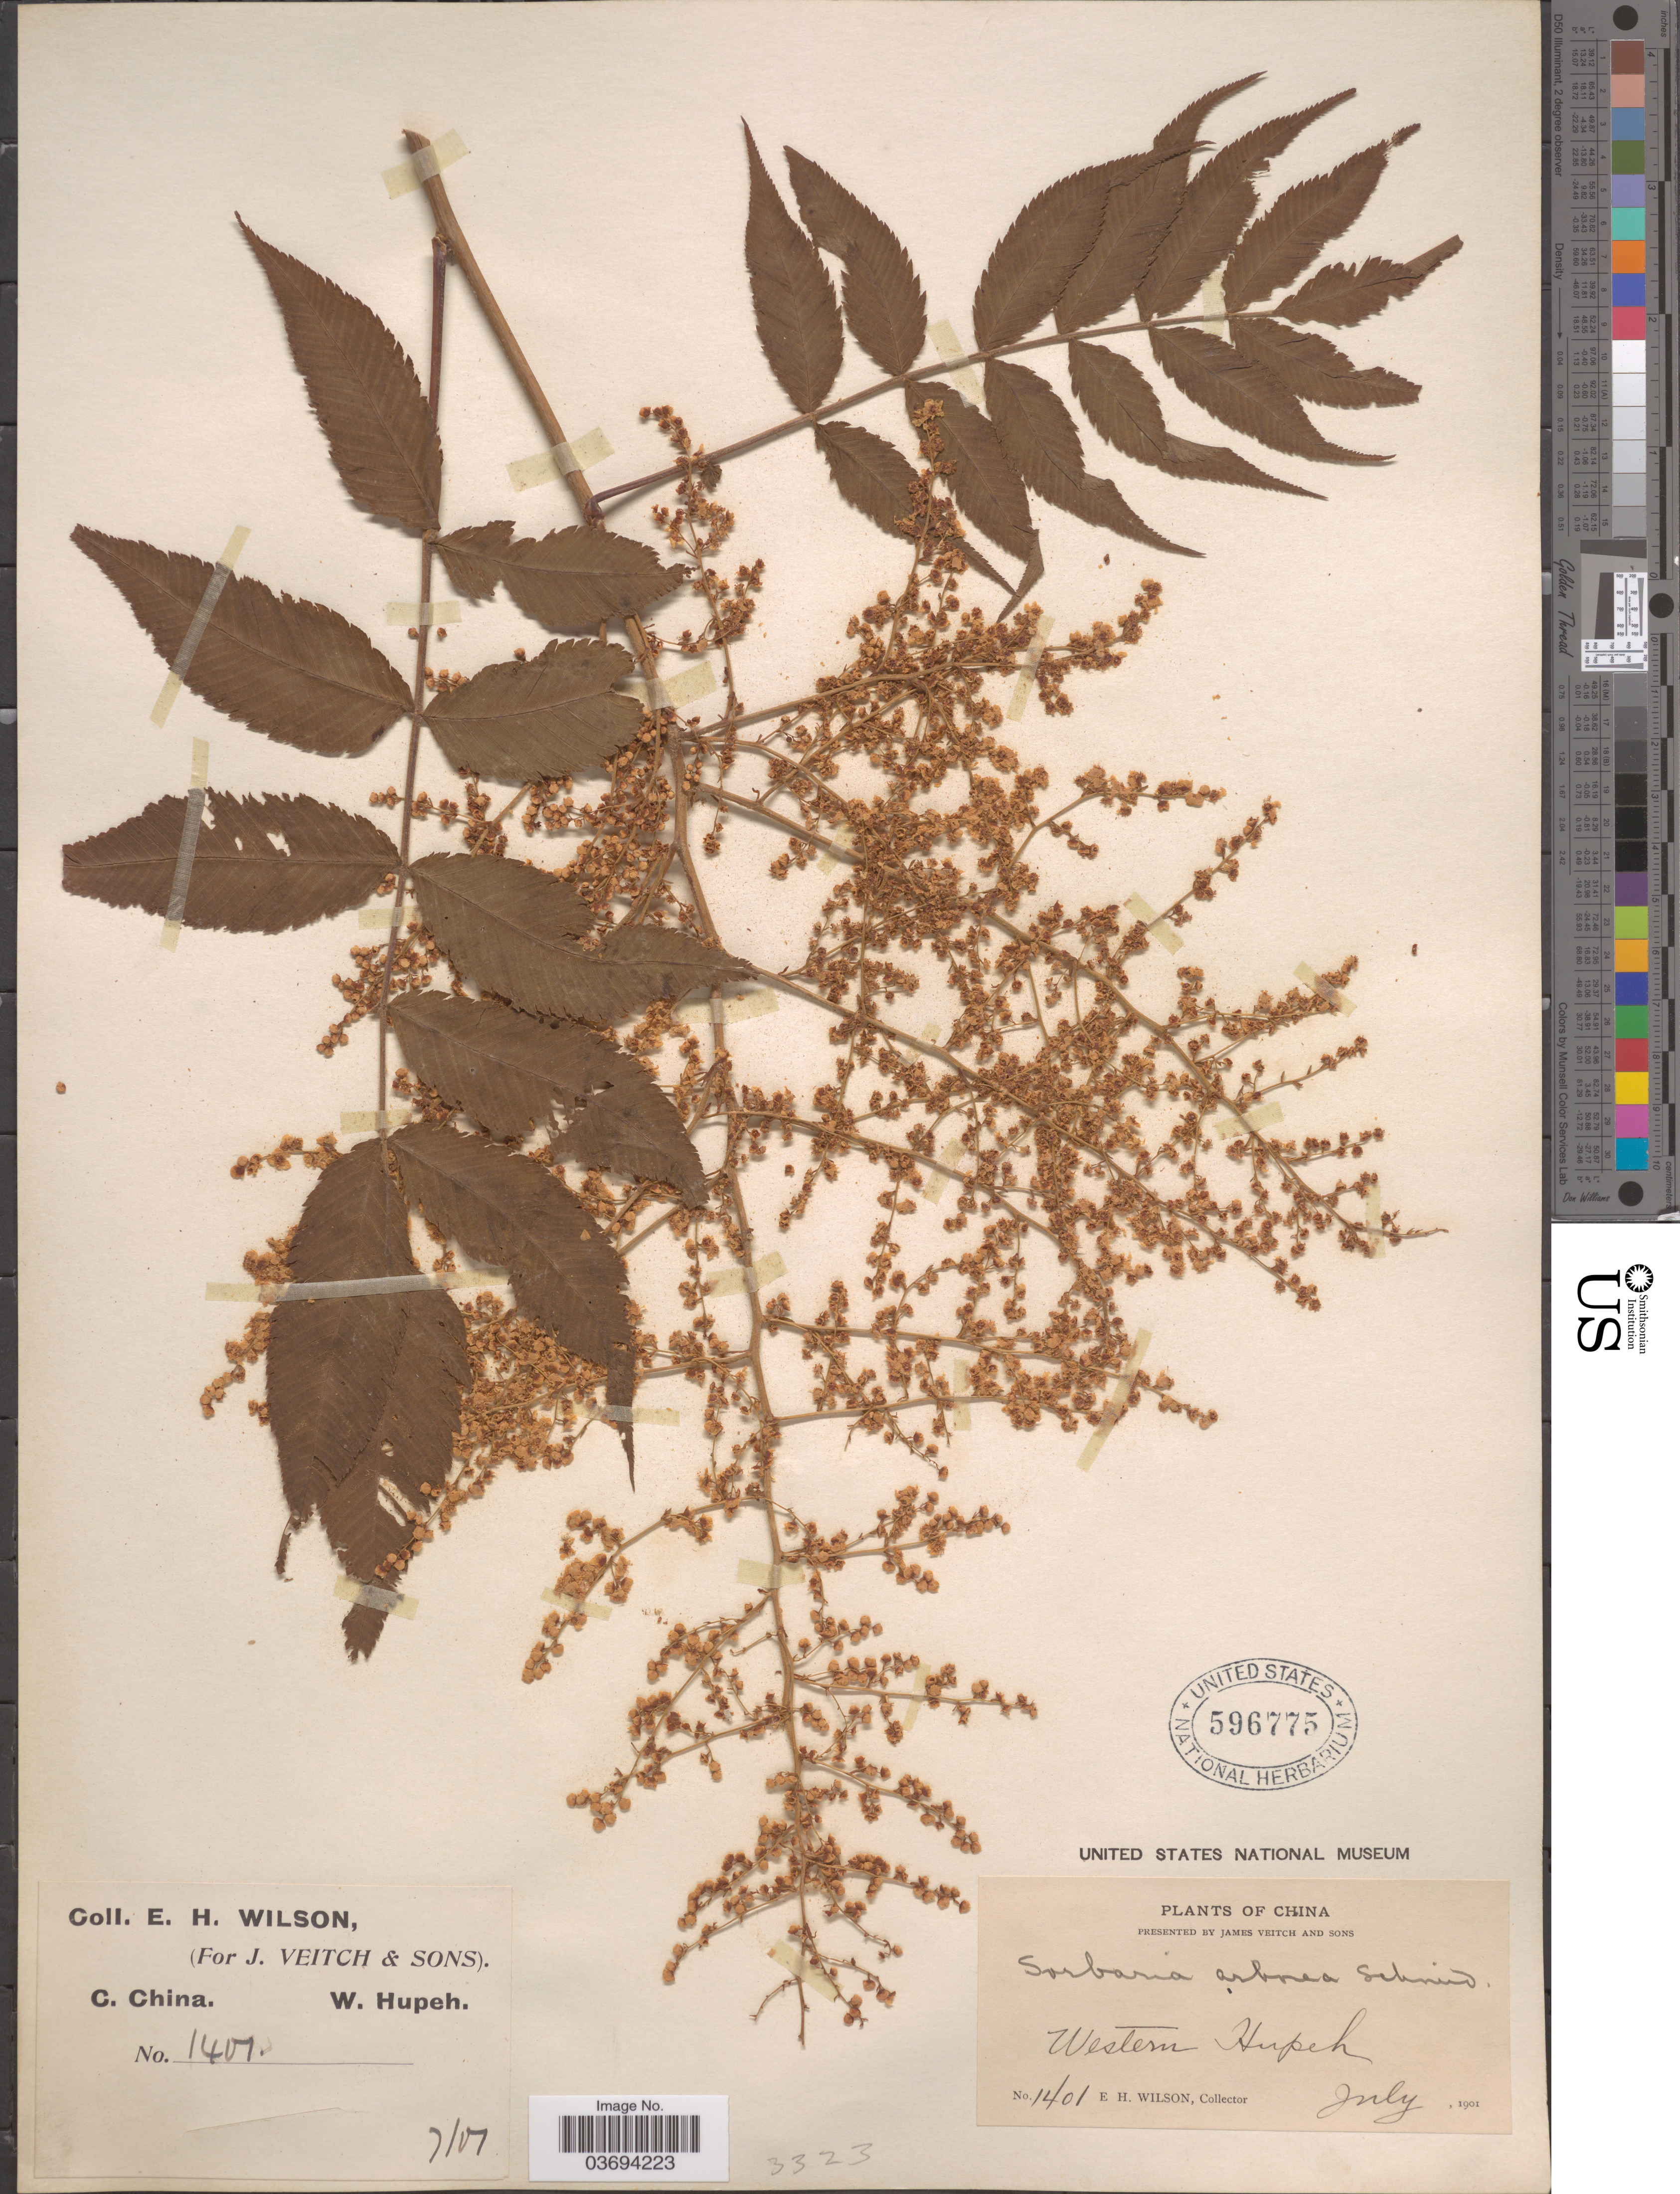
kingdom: Plantae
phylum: Tracheophyta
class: Magnoliopsida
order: Rosales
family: Rosaceae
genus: Sorbaria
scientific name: Sorbaria arborea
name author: C.K. Schneid.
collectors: E. Wilson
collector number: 1401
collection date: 1901-07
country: China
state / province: Hubei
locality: Western Hupeh. C. China.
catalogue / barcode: US 596775